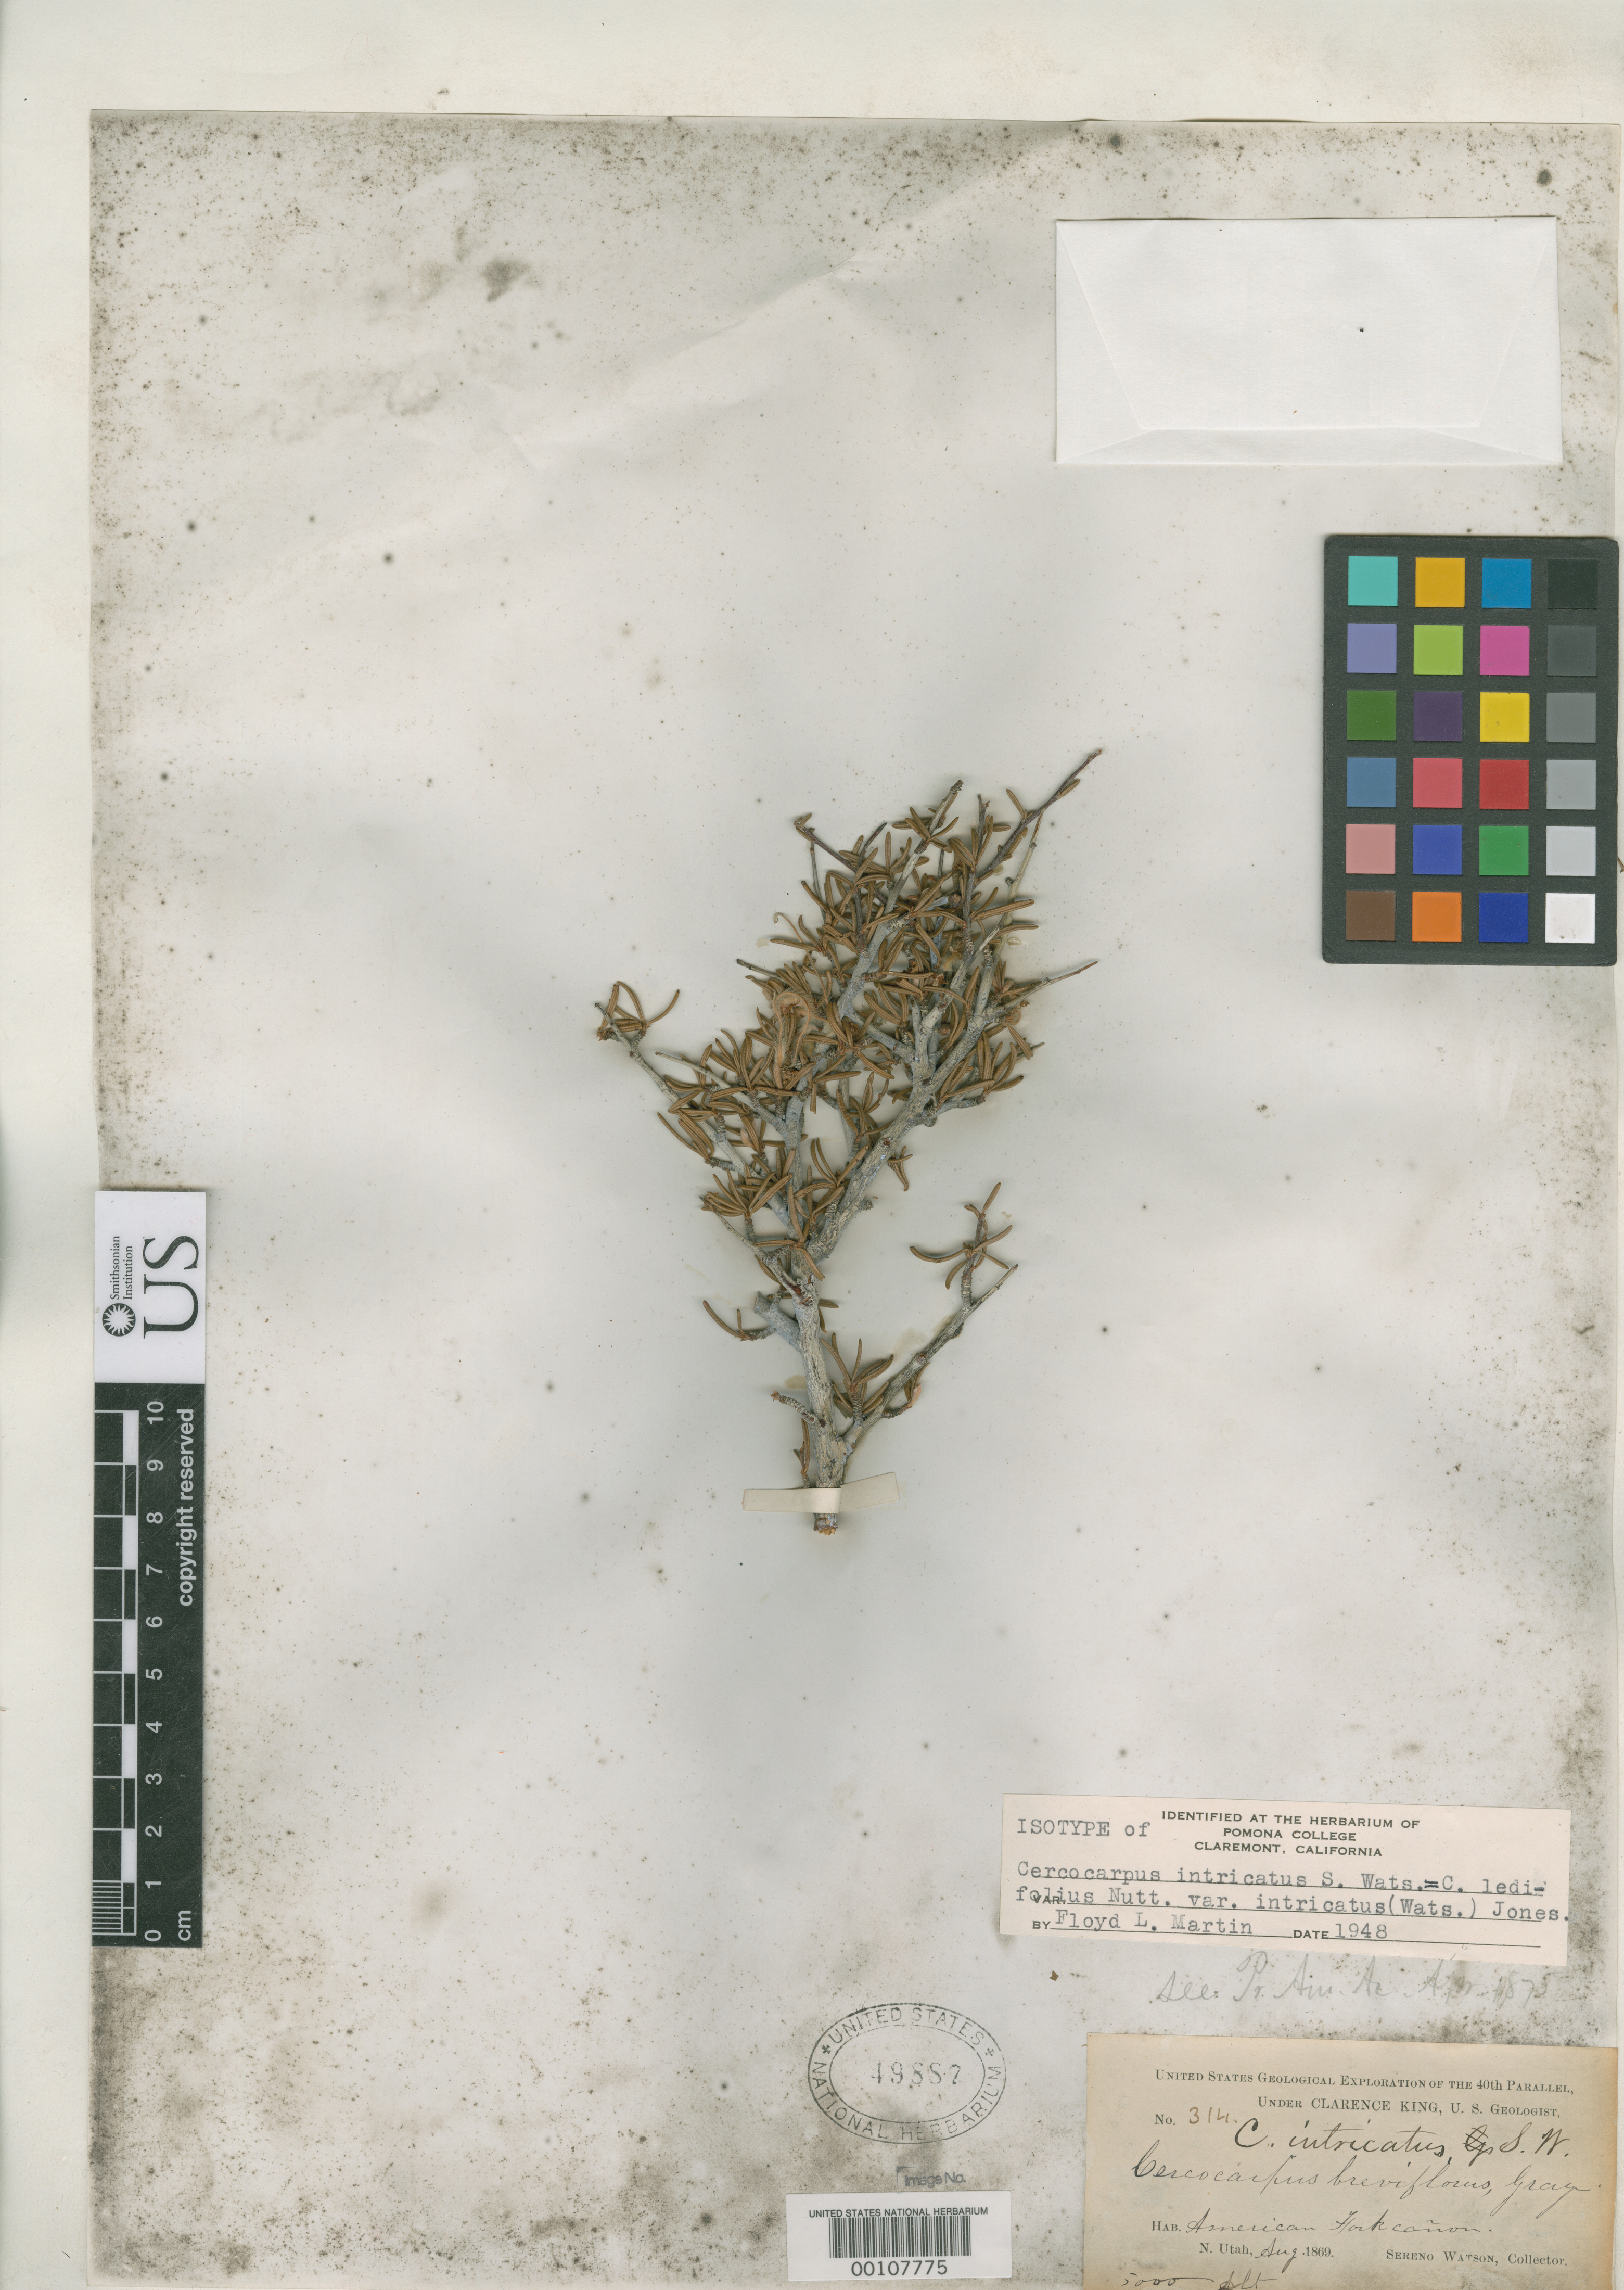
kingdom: Plantae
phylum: Tracheophyta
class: Magnoliopsida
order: Rosales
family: Rosaceae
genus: Cercocarpus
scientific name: Cercocarpus intricatus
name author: S. Watson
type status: Isolectotype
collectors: S. Watson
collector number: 314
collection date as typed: Aug 1869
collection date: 1869-08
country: United States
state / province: Utah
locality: Wasatch Mt. near mouth of American Fork Canyon.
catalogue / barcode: US 49887